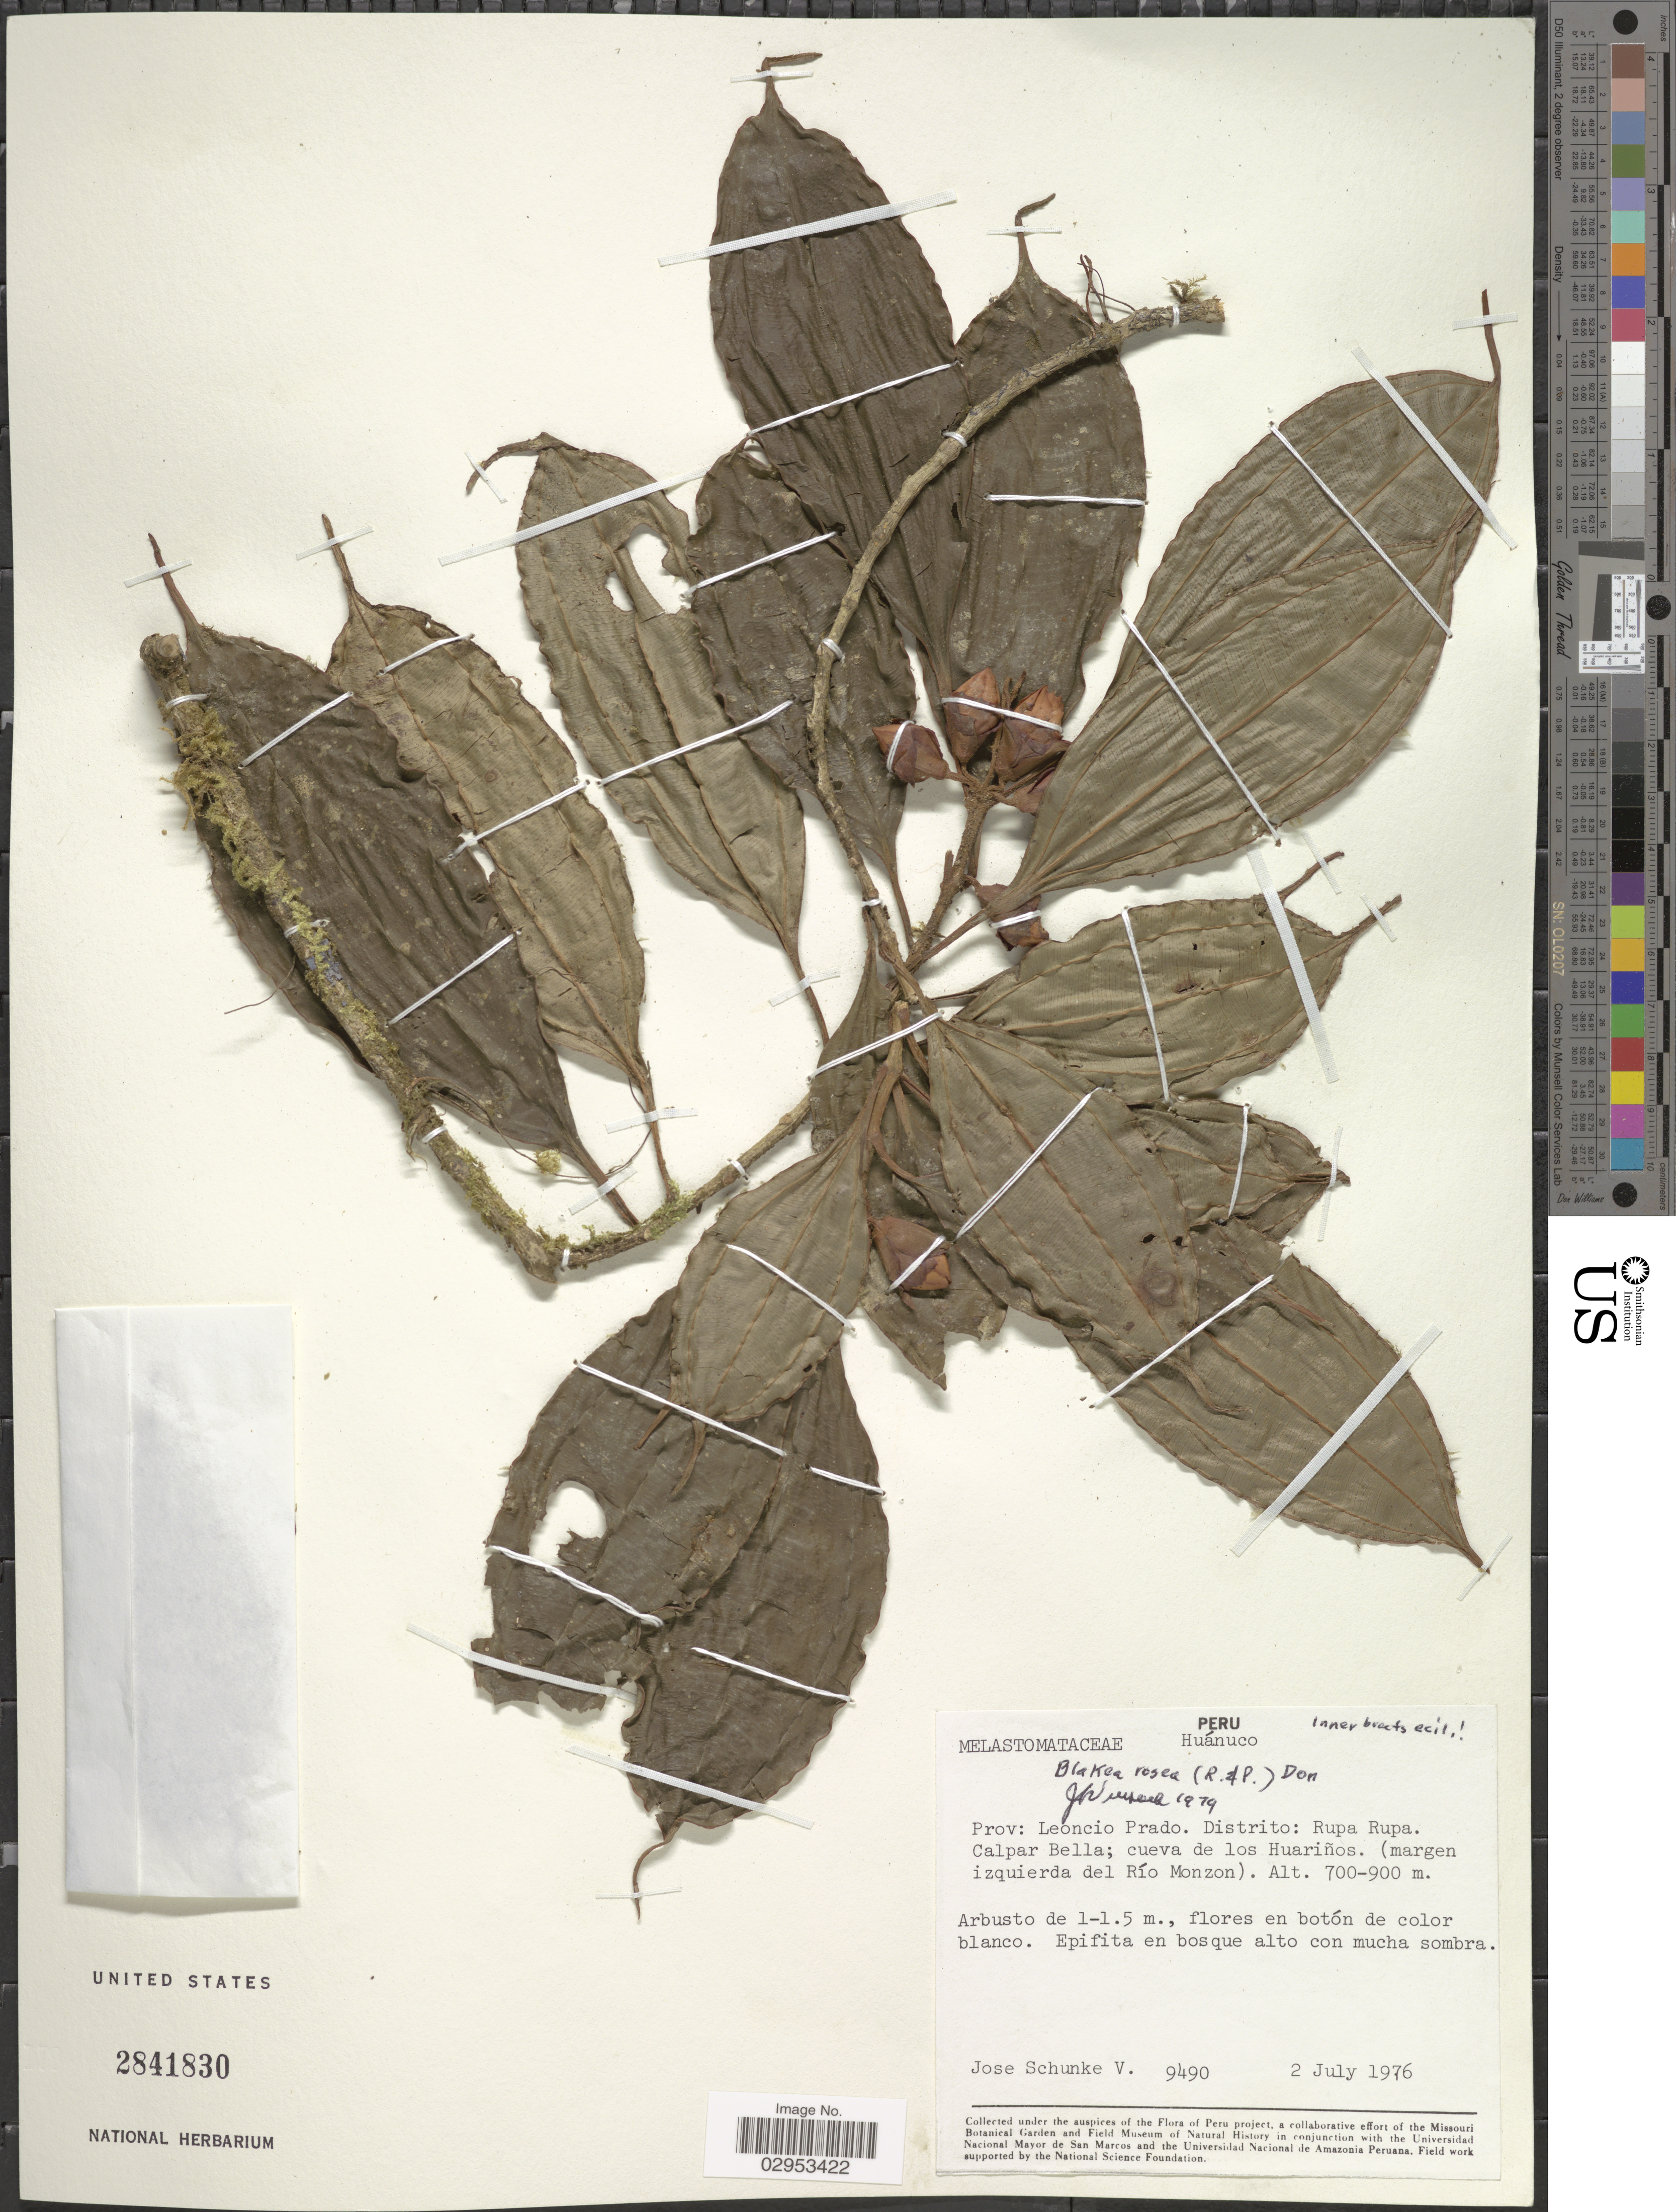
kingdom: Plantae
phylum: Tracheophyta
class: Magnoliopsida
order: Myrtales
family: Melastomataceae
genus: Blakea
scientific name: Blakea rosea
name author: D. Don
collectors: J. Schunke Vigo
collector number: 9490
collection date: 1976-07-02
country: Peru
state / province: Huánuco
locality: Prov: Leoncio Prado. Distrito: Rupa Rupa. Calpar Bella; cueva de los Huariños. (margen izquierda del Río Monzon).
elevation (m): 700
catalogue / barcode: US 2841830